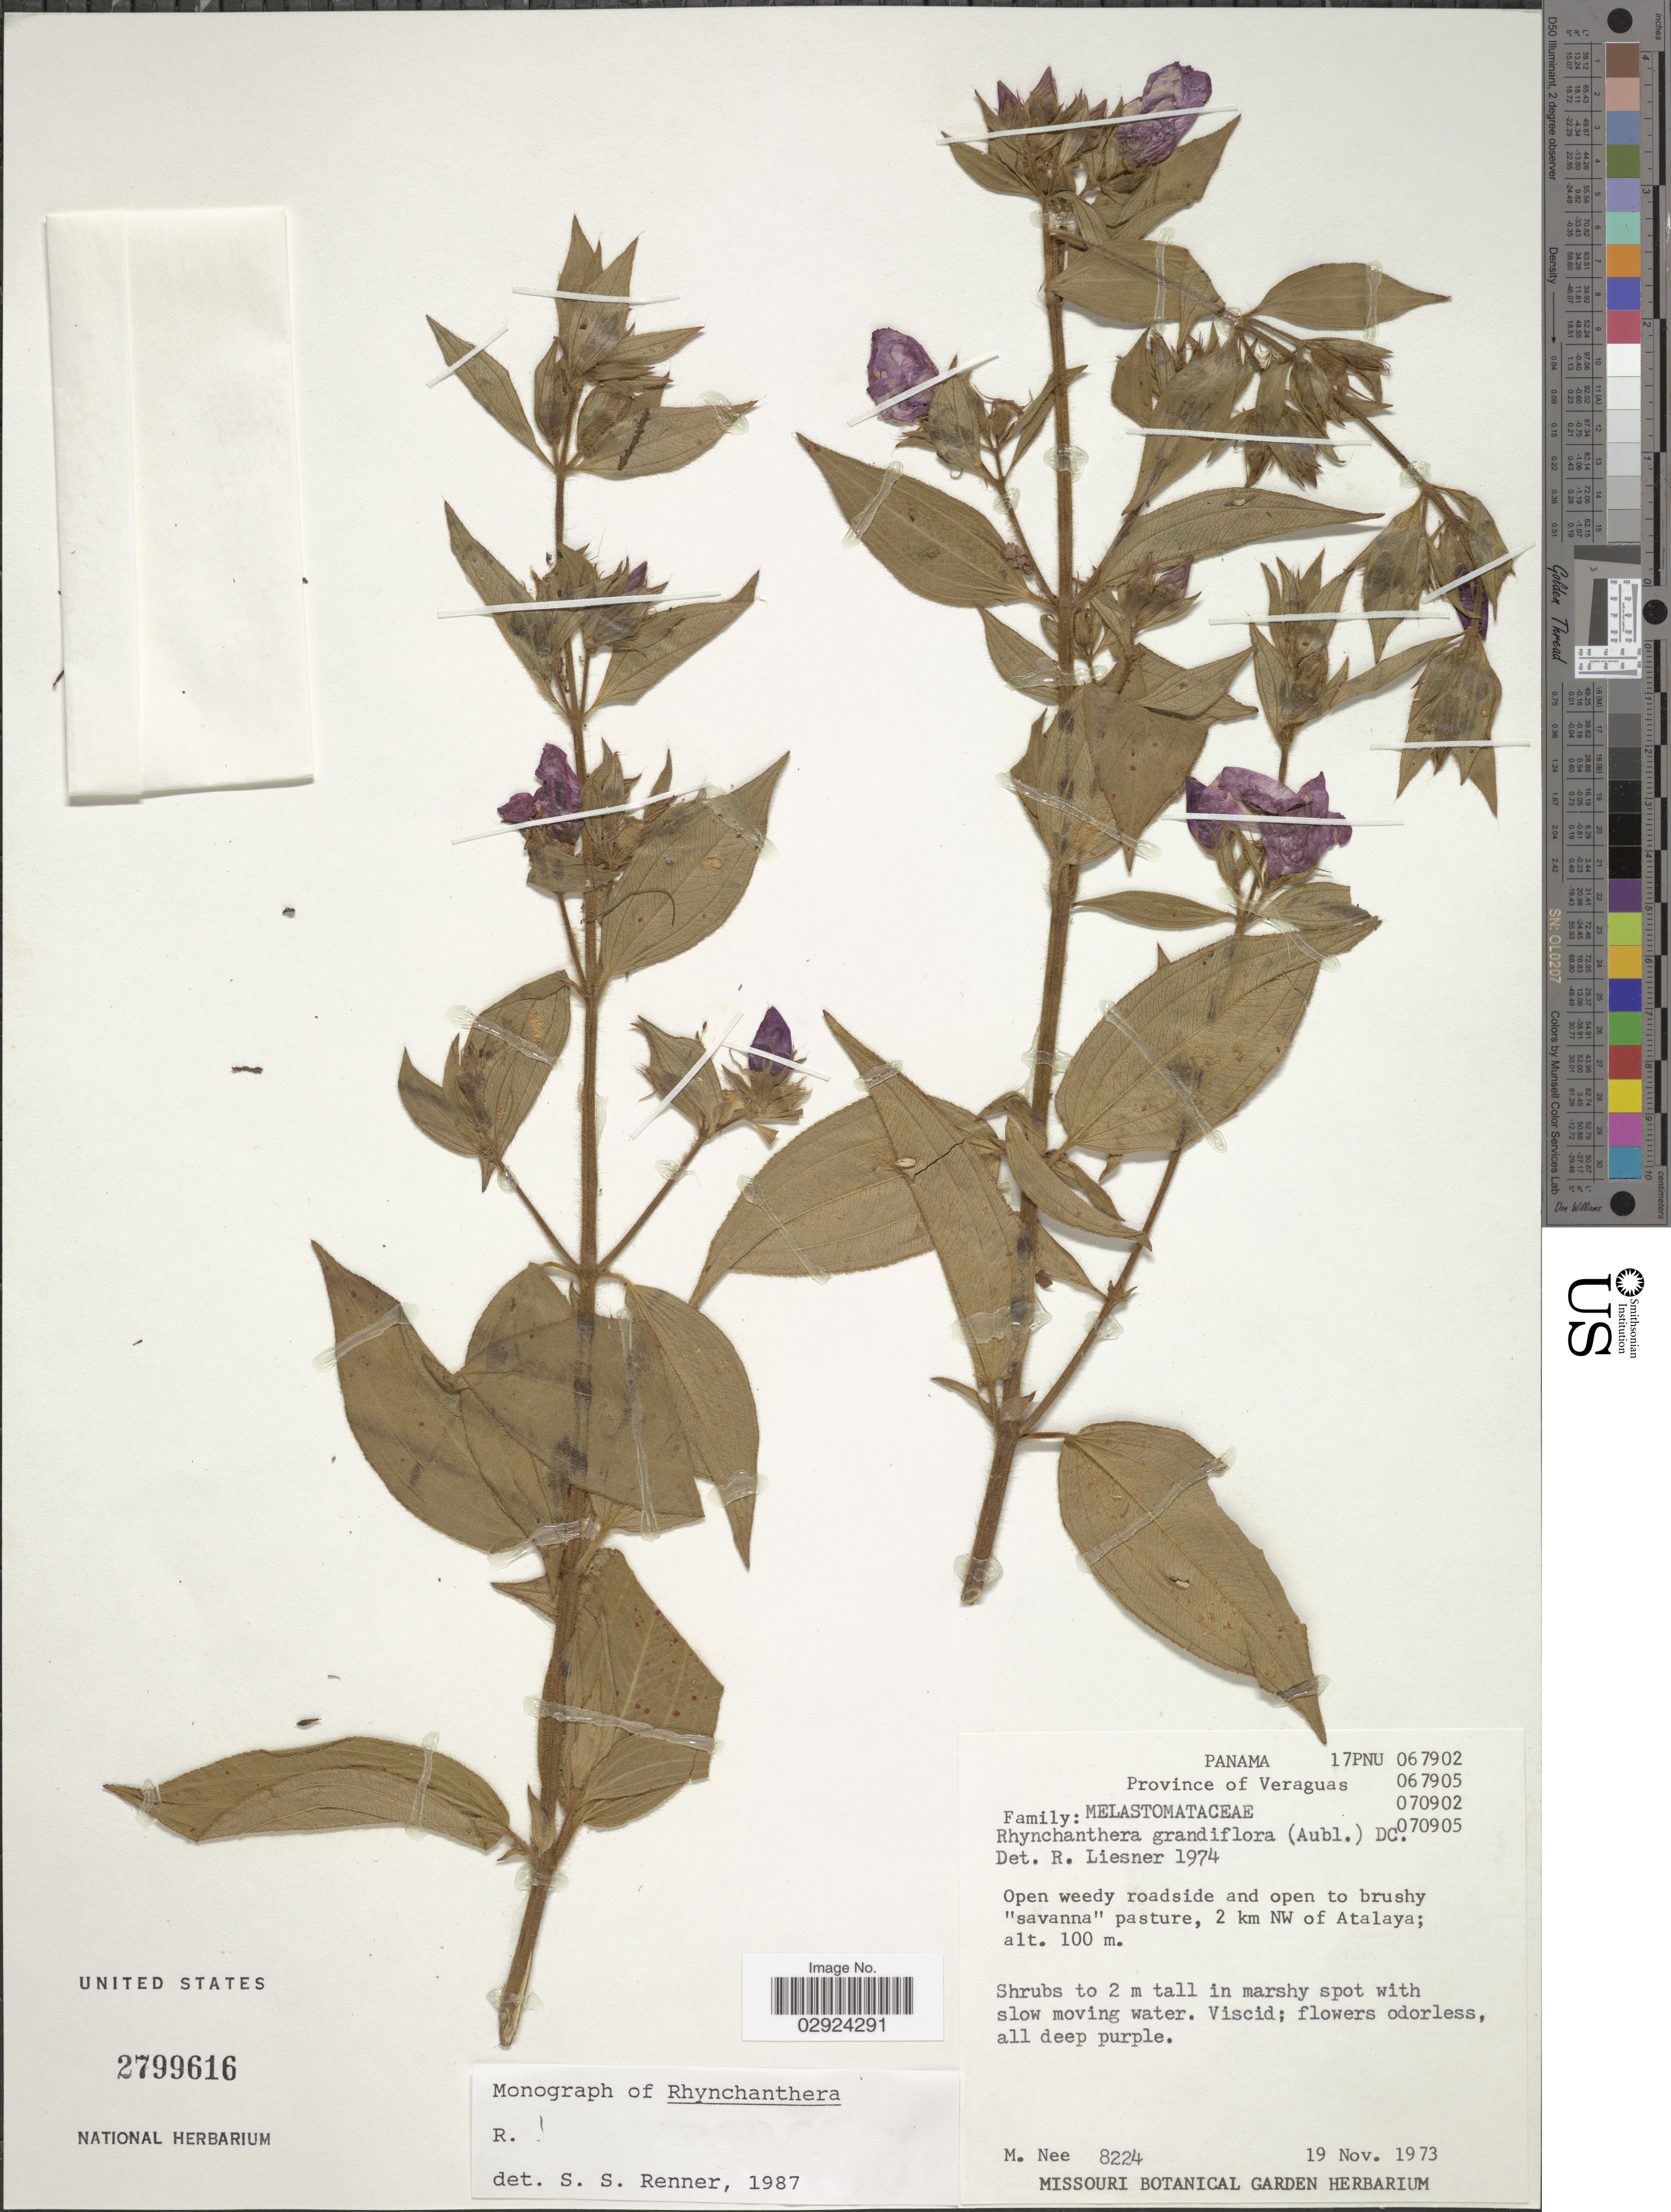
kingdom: Plantae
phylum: Tracheophyta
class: Magnoliopsida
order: Myrtales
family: Melastomataceae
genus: Rhynchanthera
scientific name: Rhynchanthera grandiflora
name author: (Aubl.) DC.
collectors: M. Nee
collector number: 8224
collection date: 1973-11-19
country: Panama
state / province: Veraguas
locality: Province of Veraguas, 2 km NW of Atalaya.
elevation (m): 100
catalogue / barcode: US 2799616